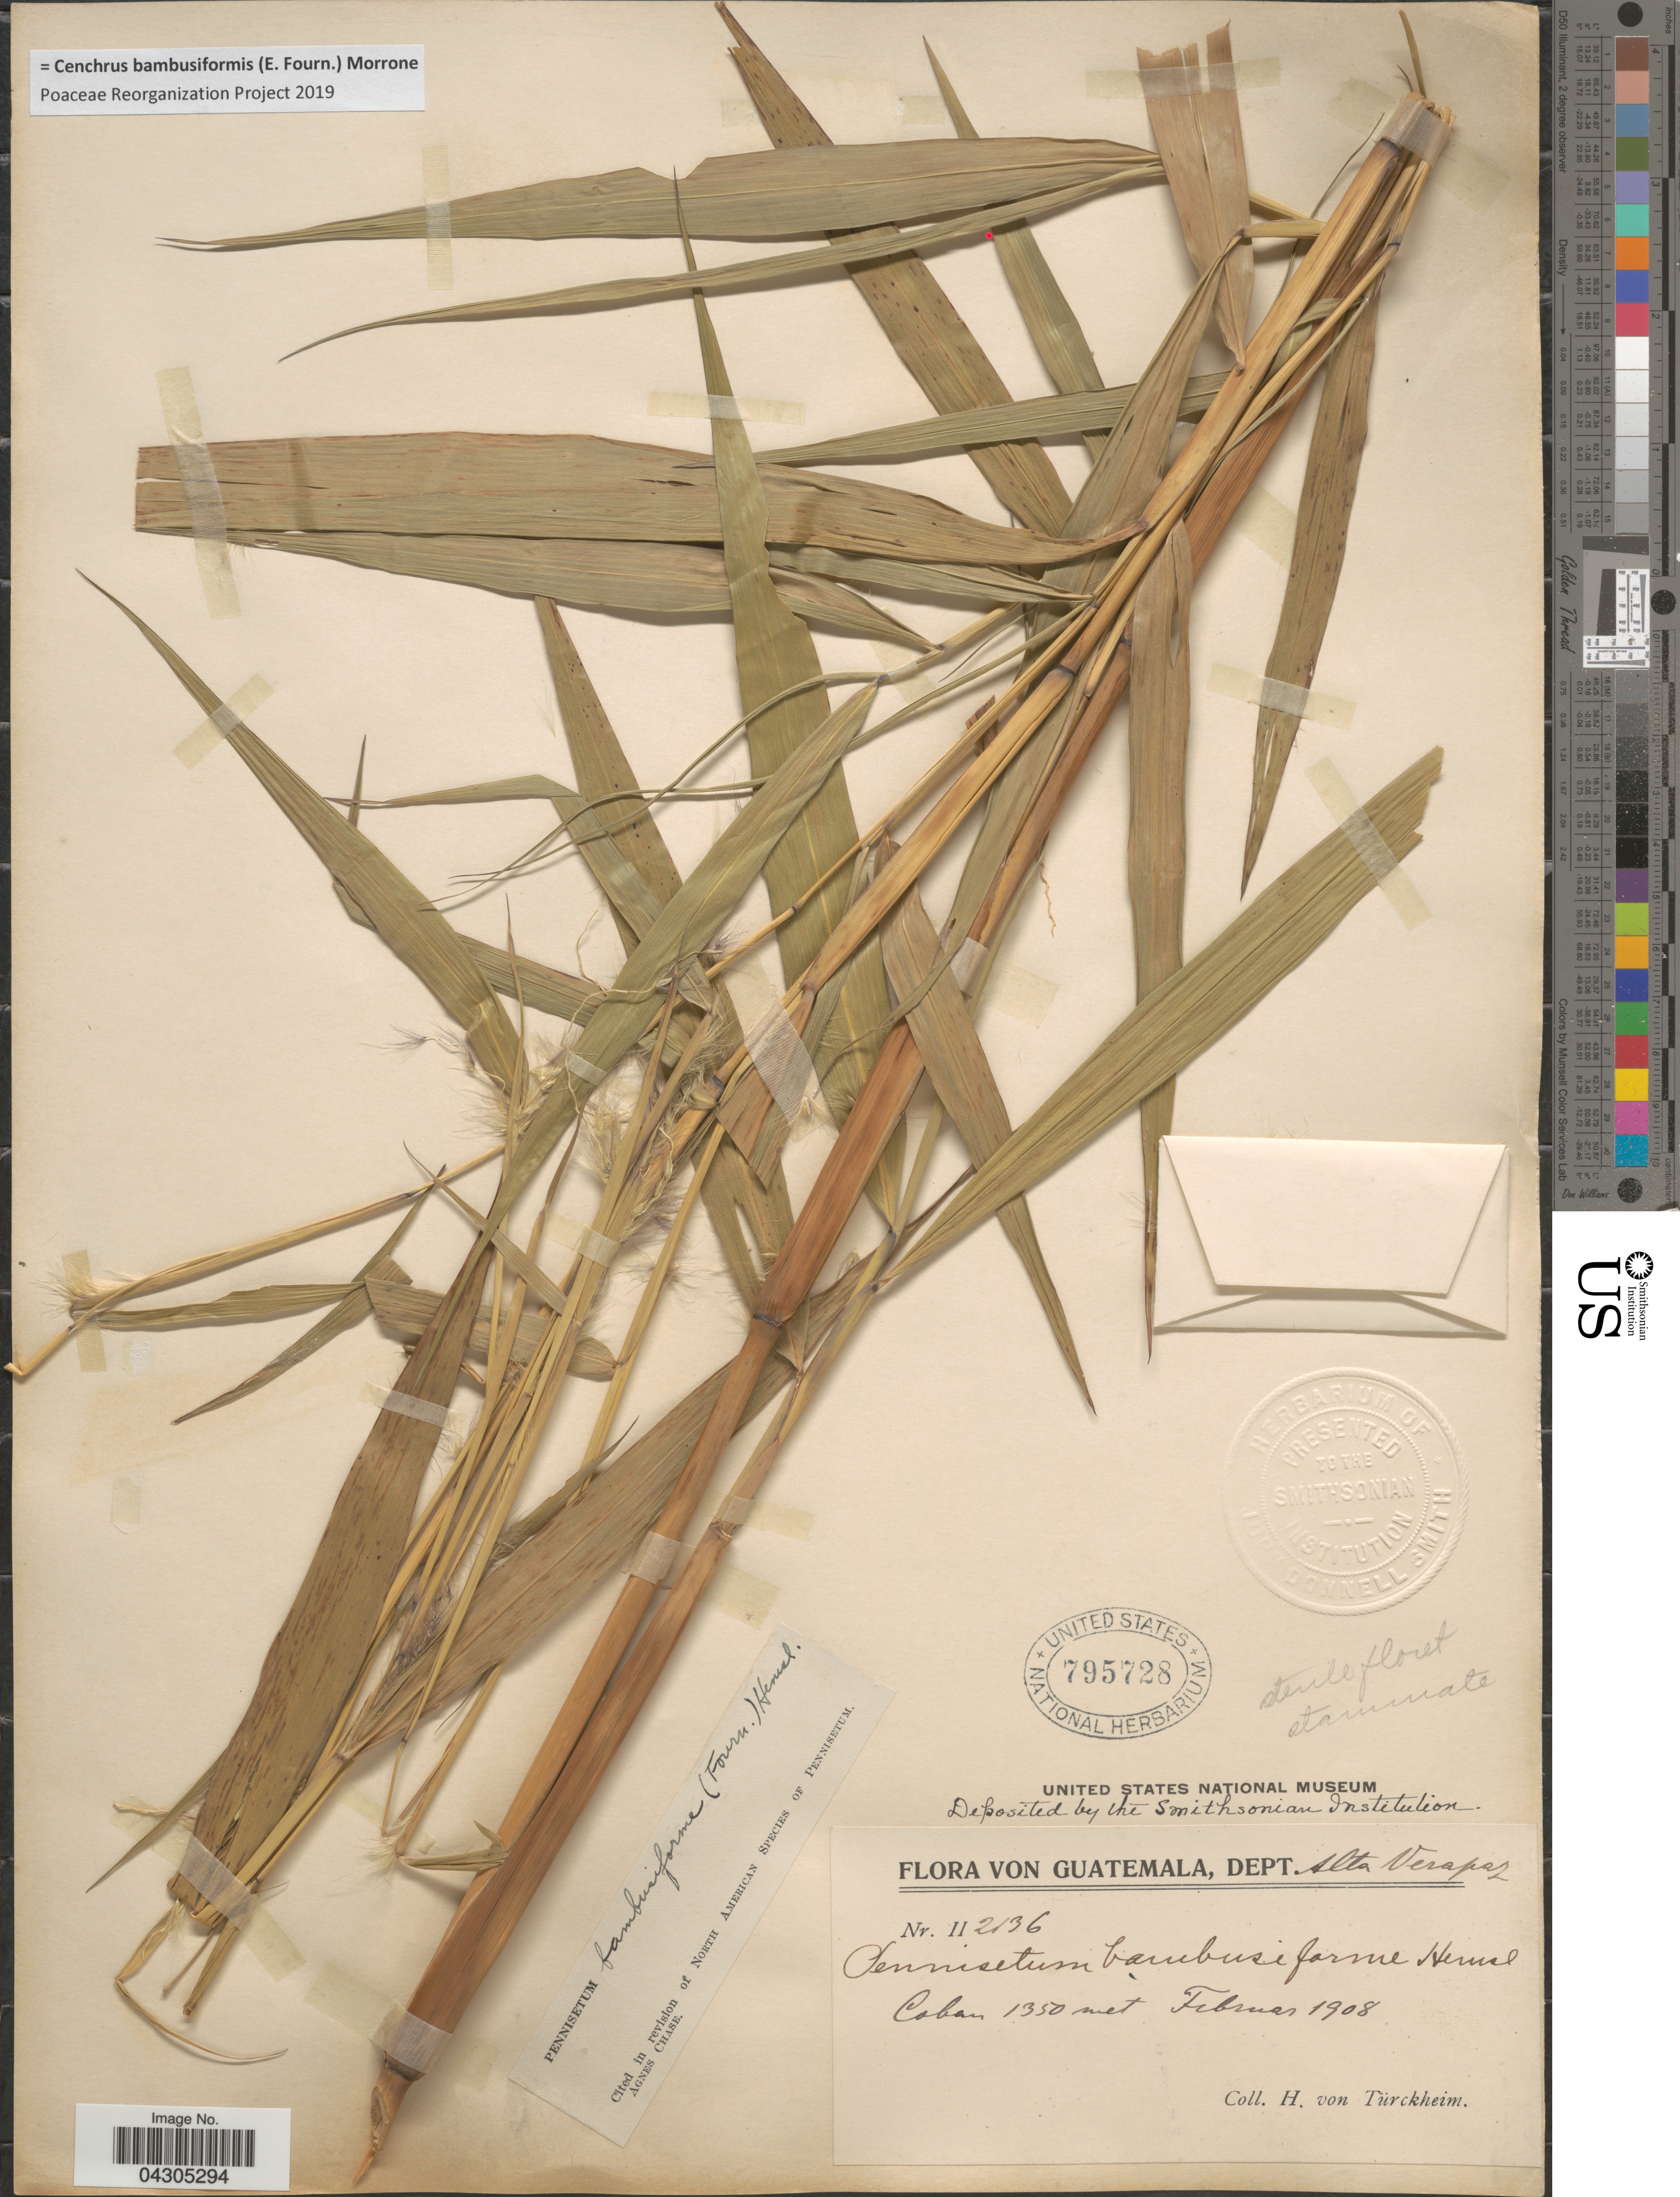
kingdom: Plantae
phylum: Tracheophyta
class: Liliopsida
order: Poales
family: Poaceae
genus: Cenchrus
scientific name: Cenchrus bambusiformis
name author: (E. Fourn.) Morrone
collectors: H. von Türckheim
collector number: II2136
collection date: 1908-02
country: Guatemala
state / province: Alta Verapaz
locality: Dept. Alta Verapaz. Coban.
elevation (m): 1350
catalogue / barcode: US 795728